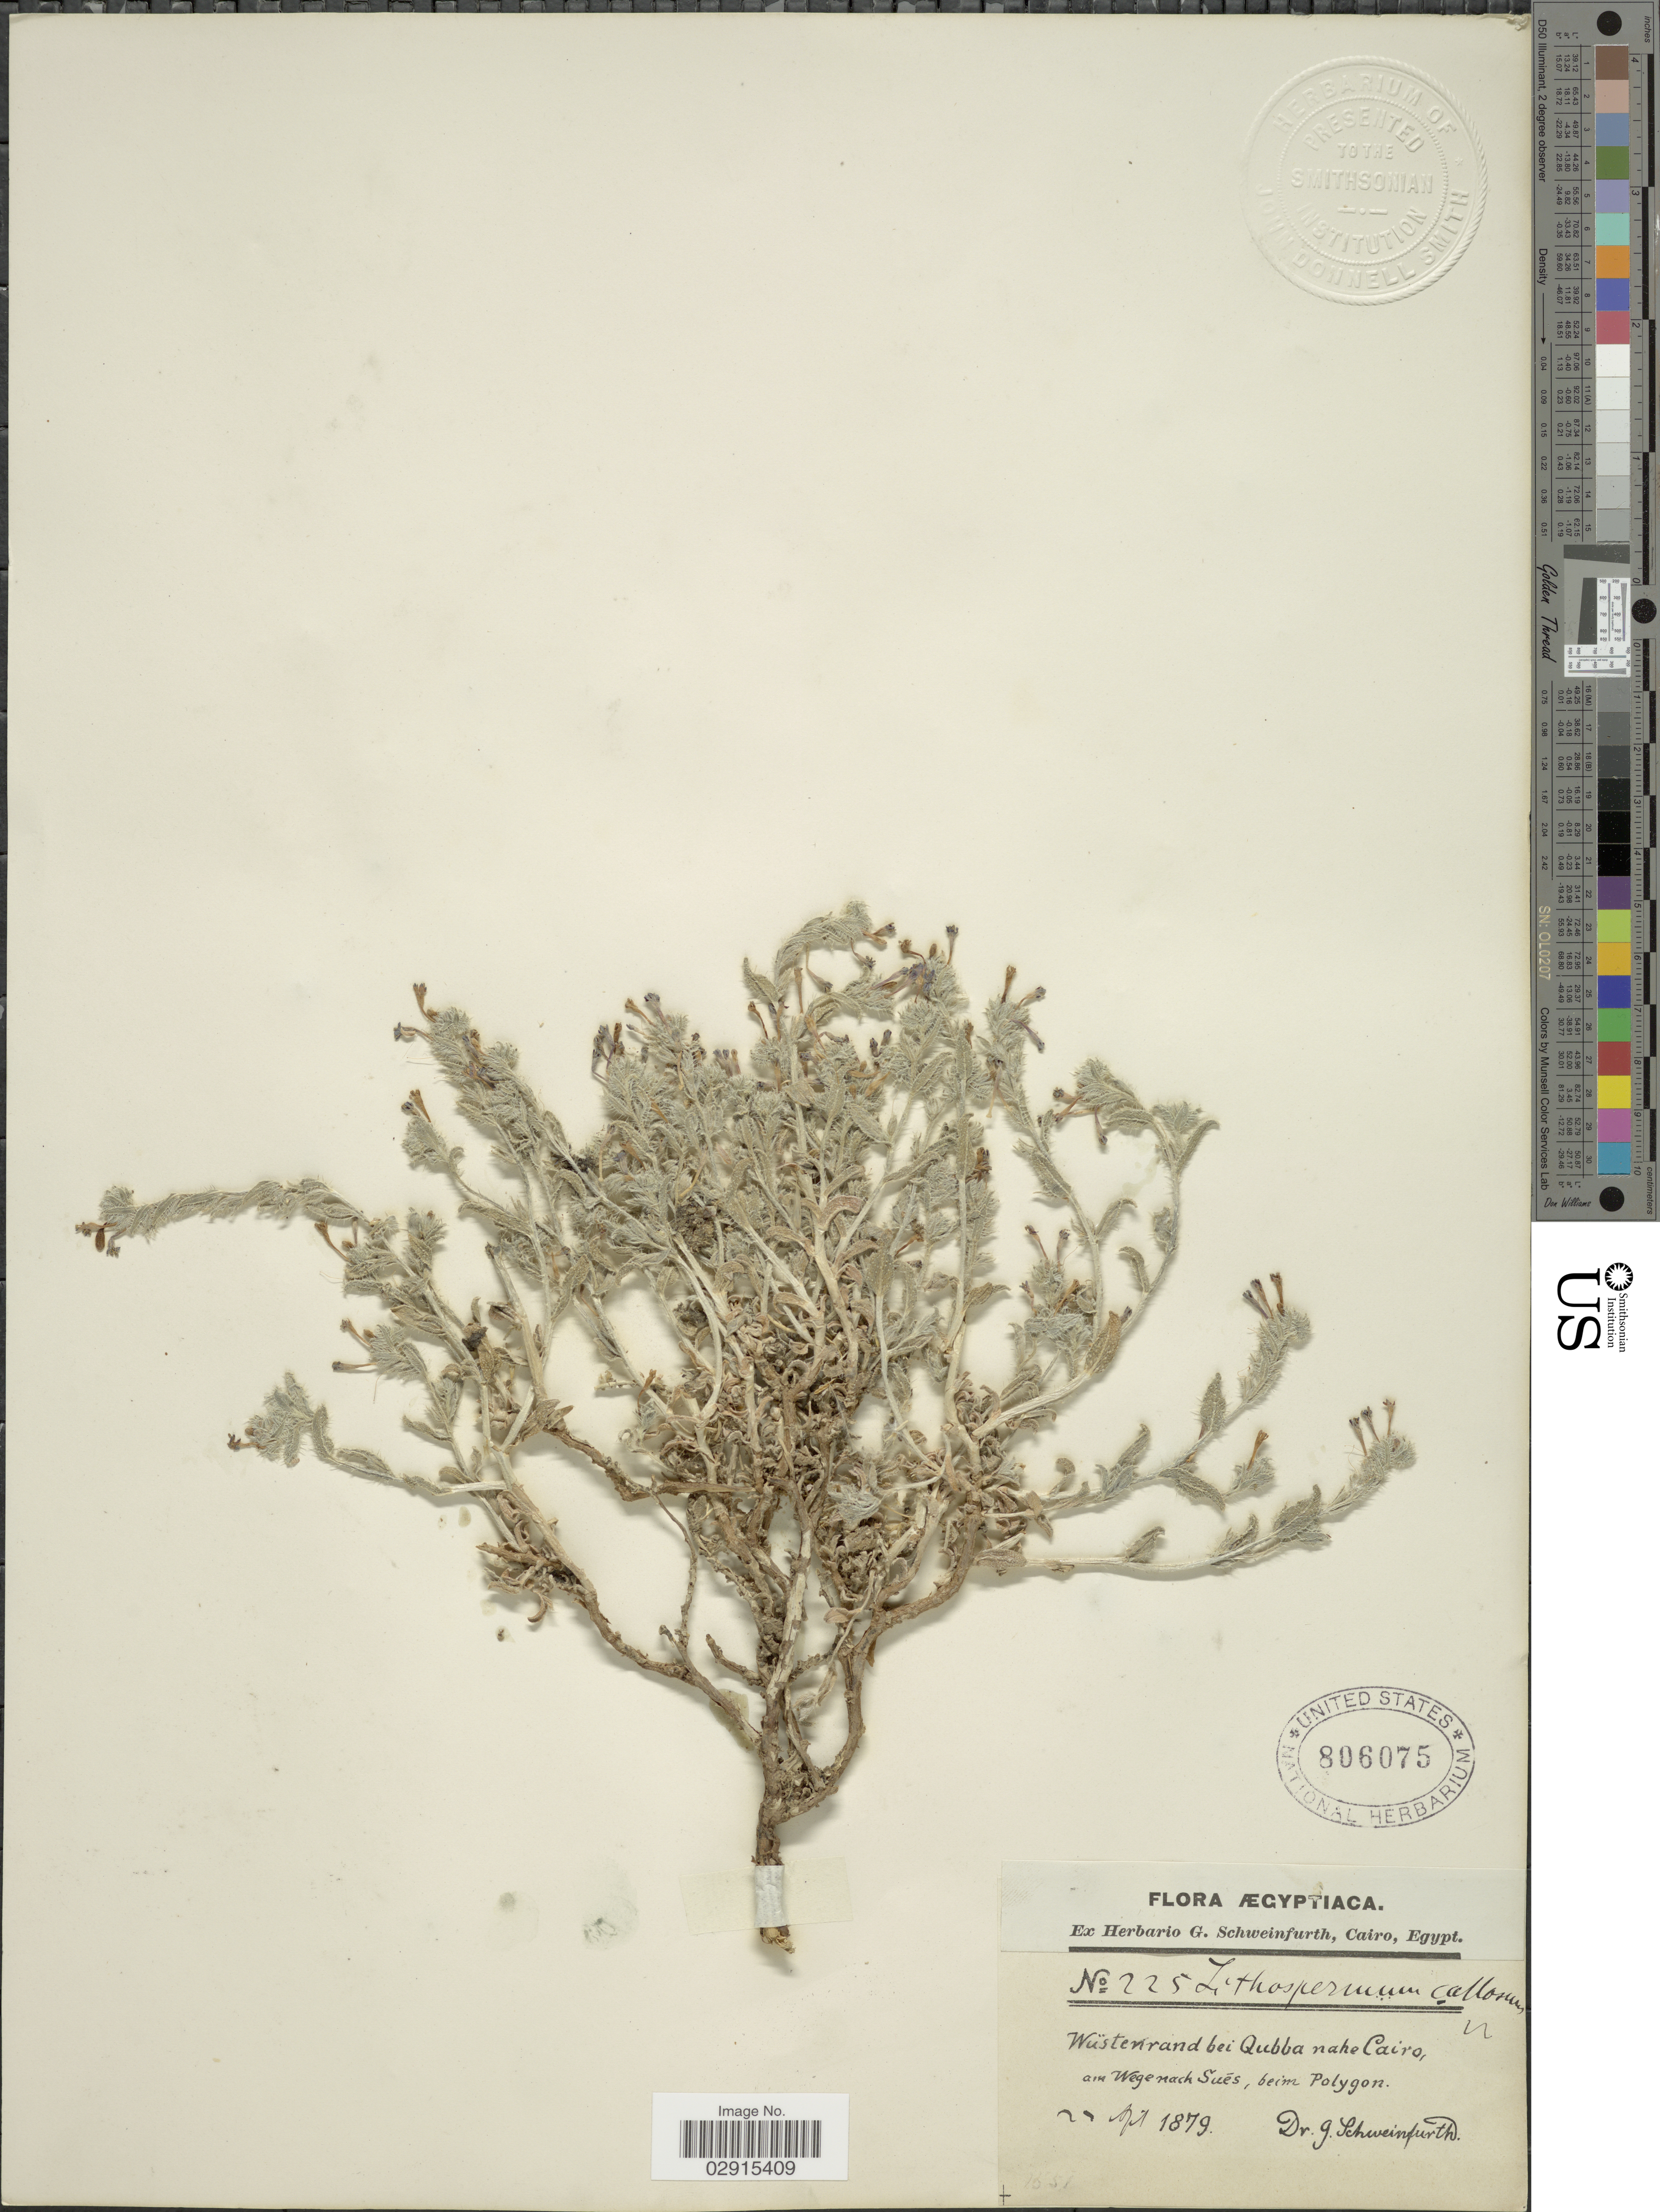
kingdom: Plantae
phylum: Tracheophyta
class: Magnoliopsida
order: Boraginales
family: Boraginaceae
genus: Lithospermum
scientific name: Lithospermum callosum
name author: Vahl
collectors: G. A. Schweinfurth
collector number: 225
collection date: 1879-09-22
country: Egypt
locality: Wüstenrand bei Qubba nahe Cairo, am Wegenach Sués, beim Polygon.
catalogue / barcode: US 806075